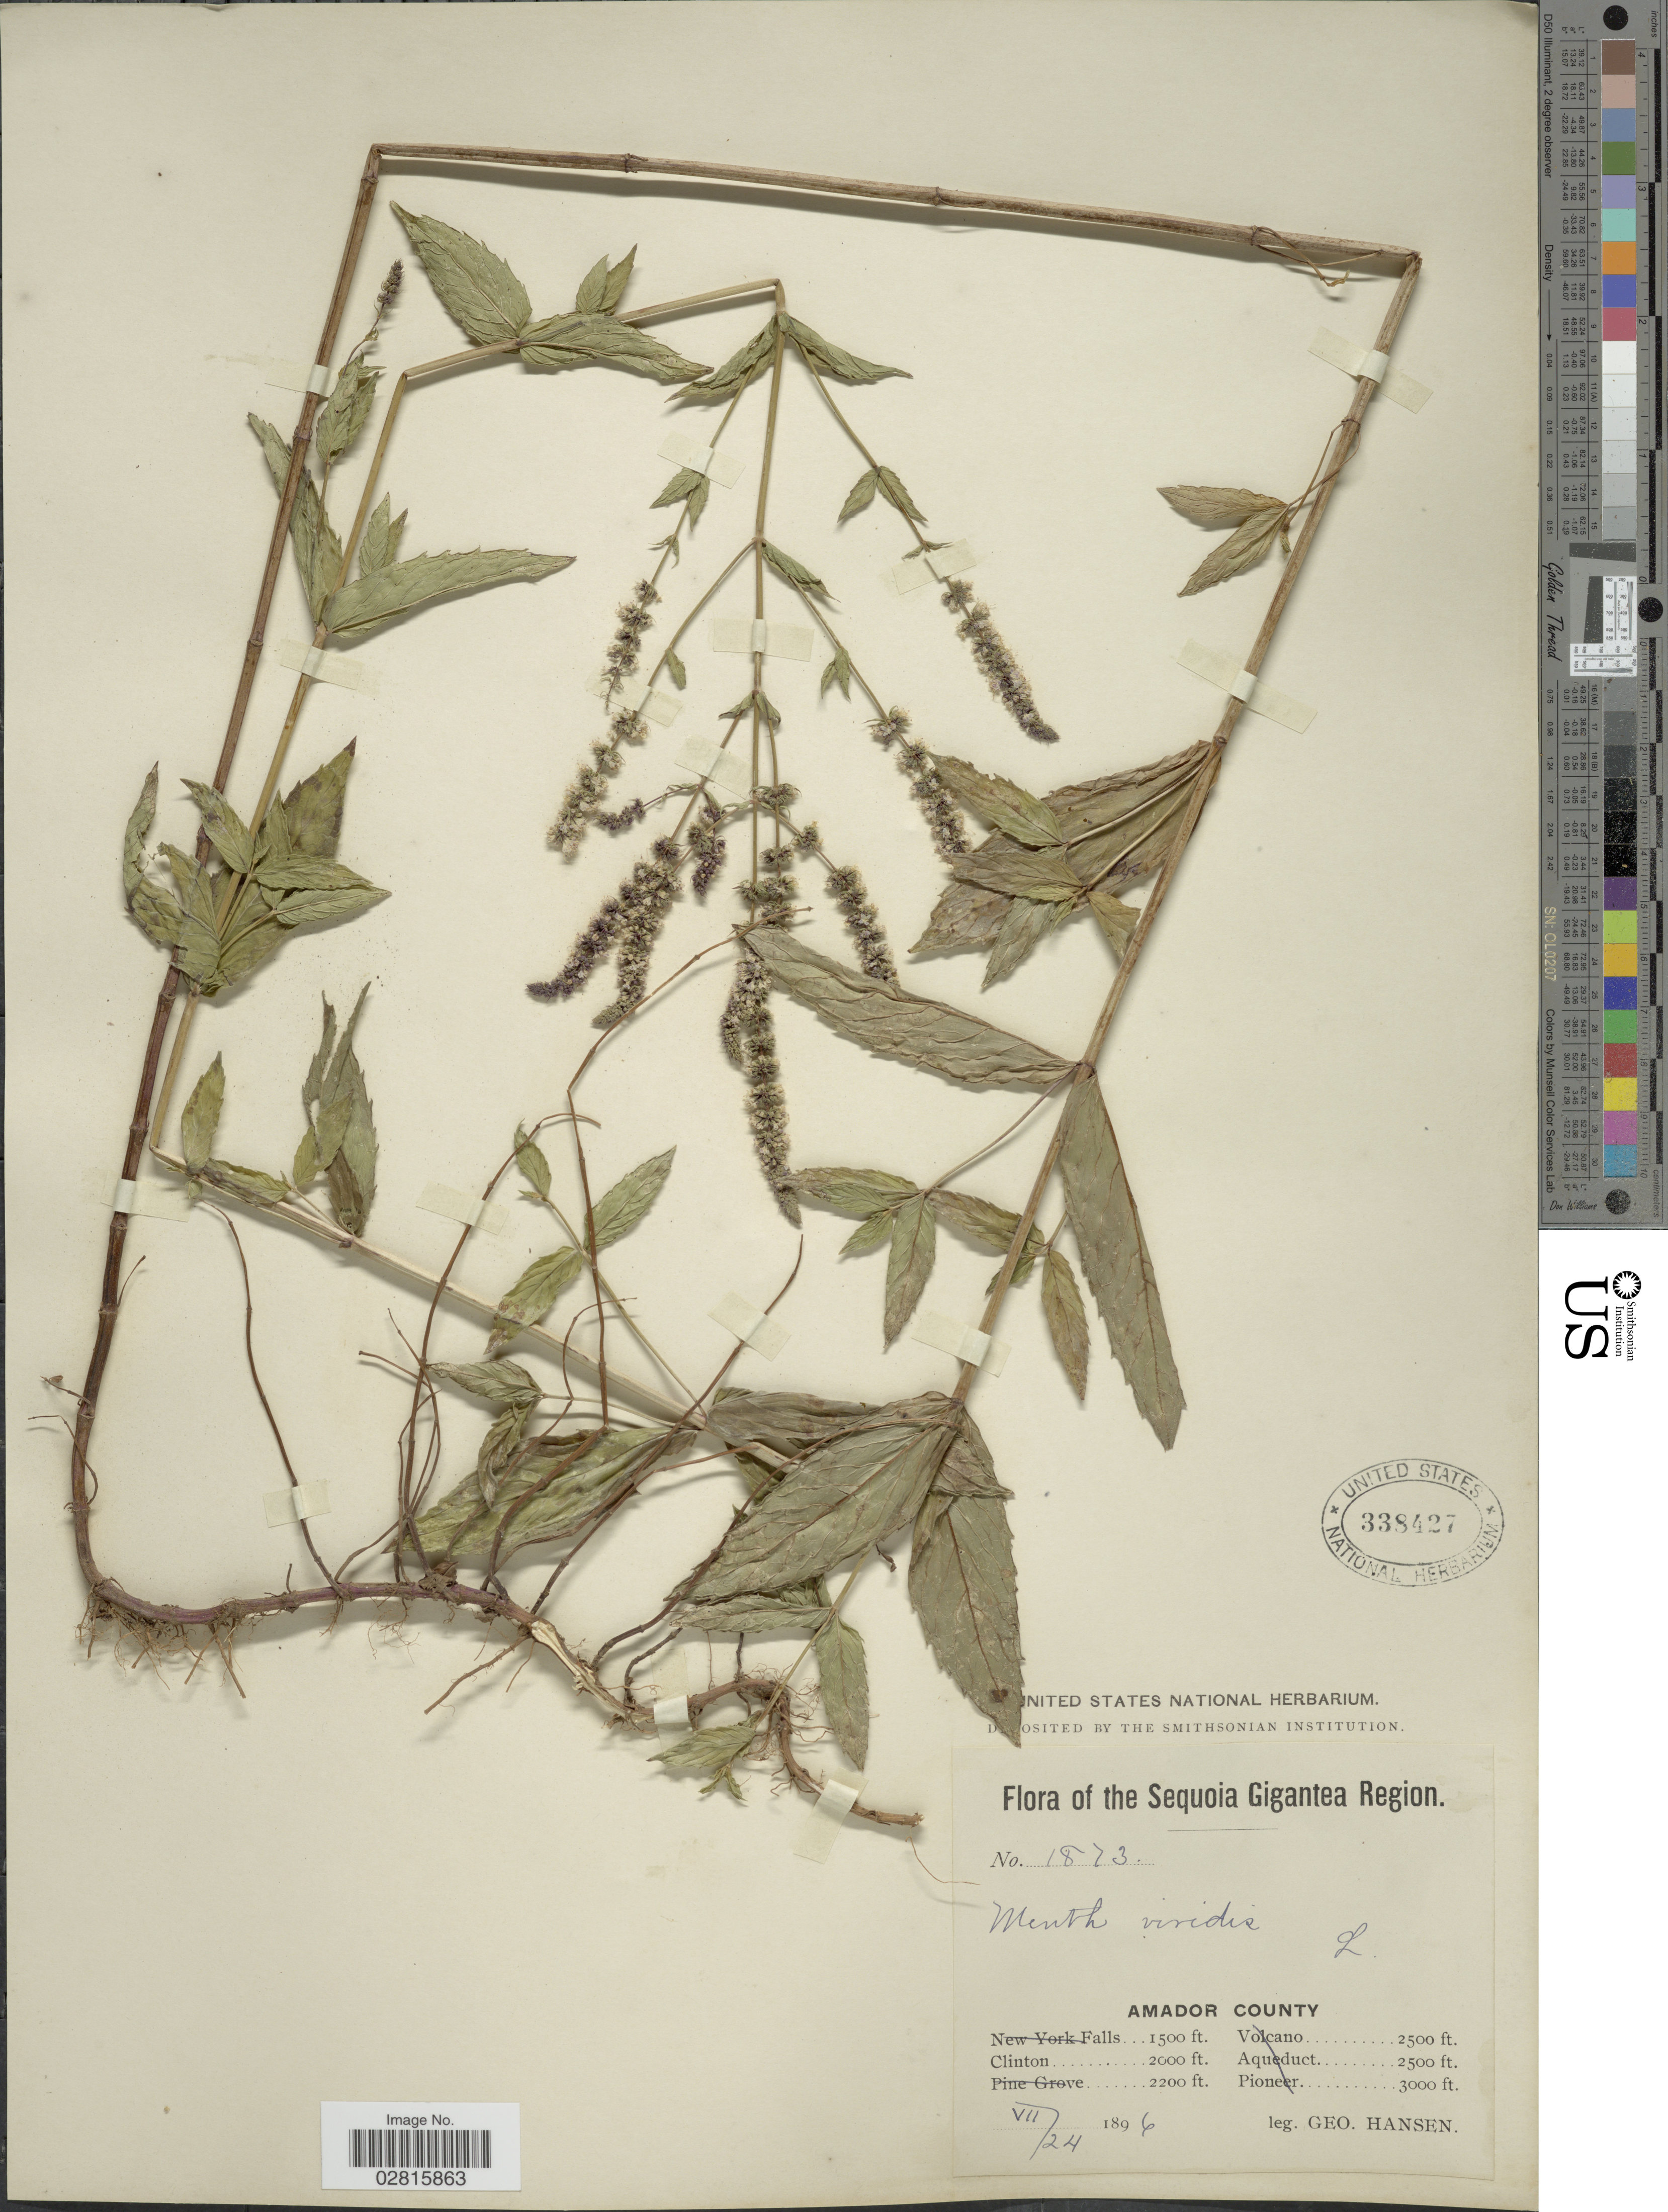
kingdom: Plantae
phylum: Tracheophyta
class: Magnoliopsida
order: Lamiales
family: Lamiaceae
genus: Mentha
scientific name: Mentha spicata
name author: L.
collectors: G. Hansen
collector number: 1873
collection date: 1896-07-24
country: United States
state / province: California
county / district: Amador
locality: Sequoia Gigantea Region. Amador County. Clinton.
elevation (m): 610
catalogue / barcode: US 338427